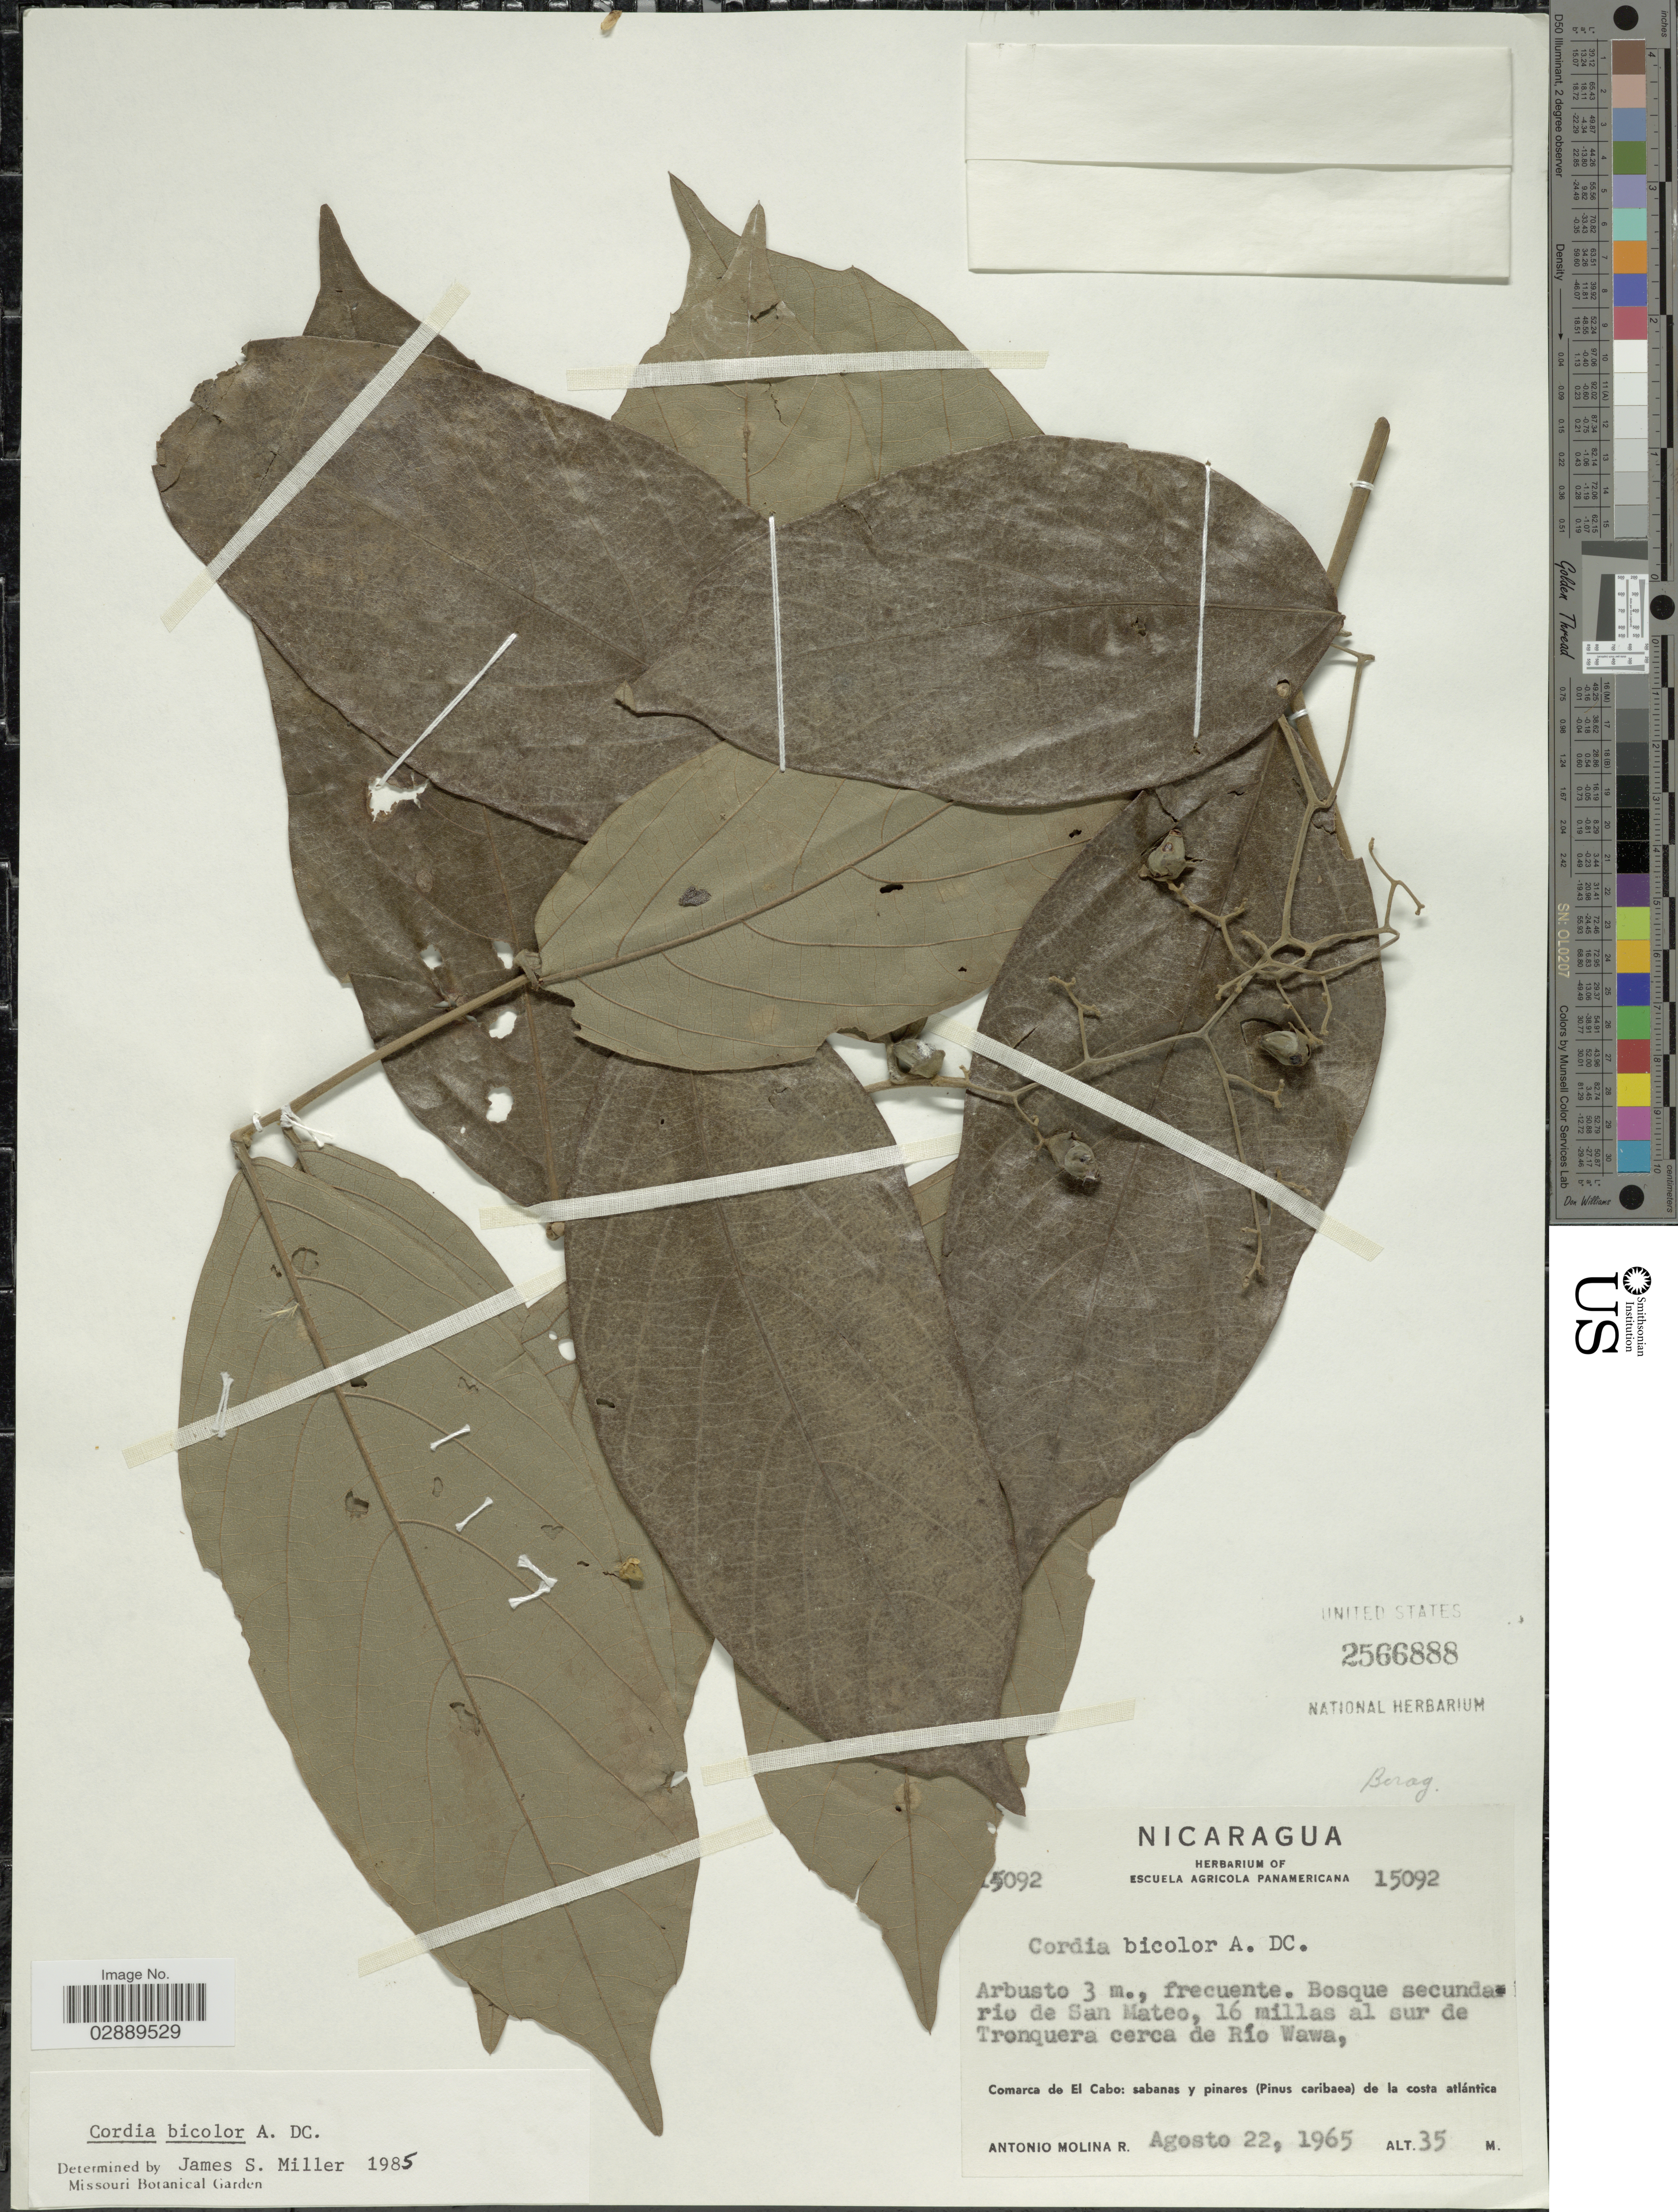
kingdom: Plantae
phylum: Tracheophyta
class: Magnoliopsida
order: Boraginales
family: Cordiaceae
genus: Cordia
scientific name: Cordia bicolor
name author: A. DC.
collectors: A. Molina R.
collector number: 15092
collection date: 1965-08-22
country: Nicaragua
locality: Bosque secundario de San Mateo, 16 miles al sur de Tronquera cerca de Río Wawa, Comarca de El Cabo: sabanas y pineras (Pinus caribaea) de la costa atlántica.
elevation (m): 35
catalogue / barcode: US 2566888